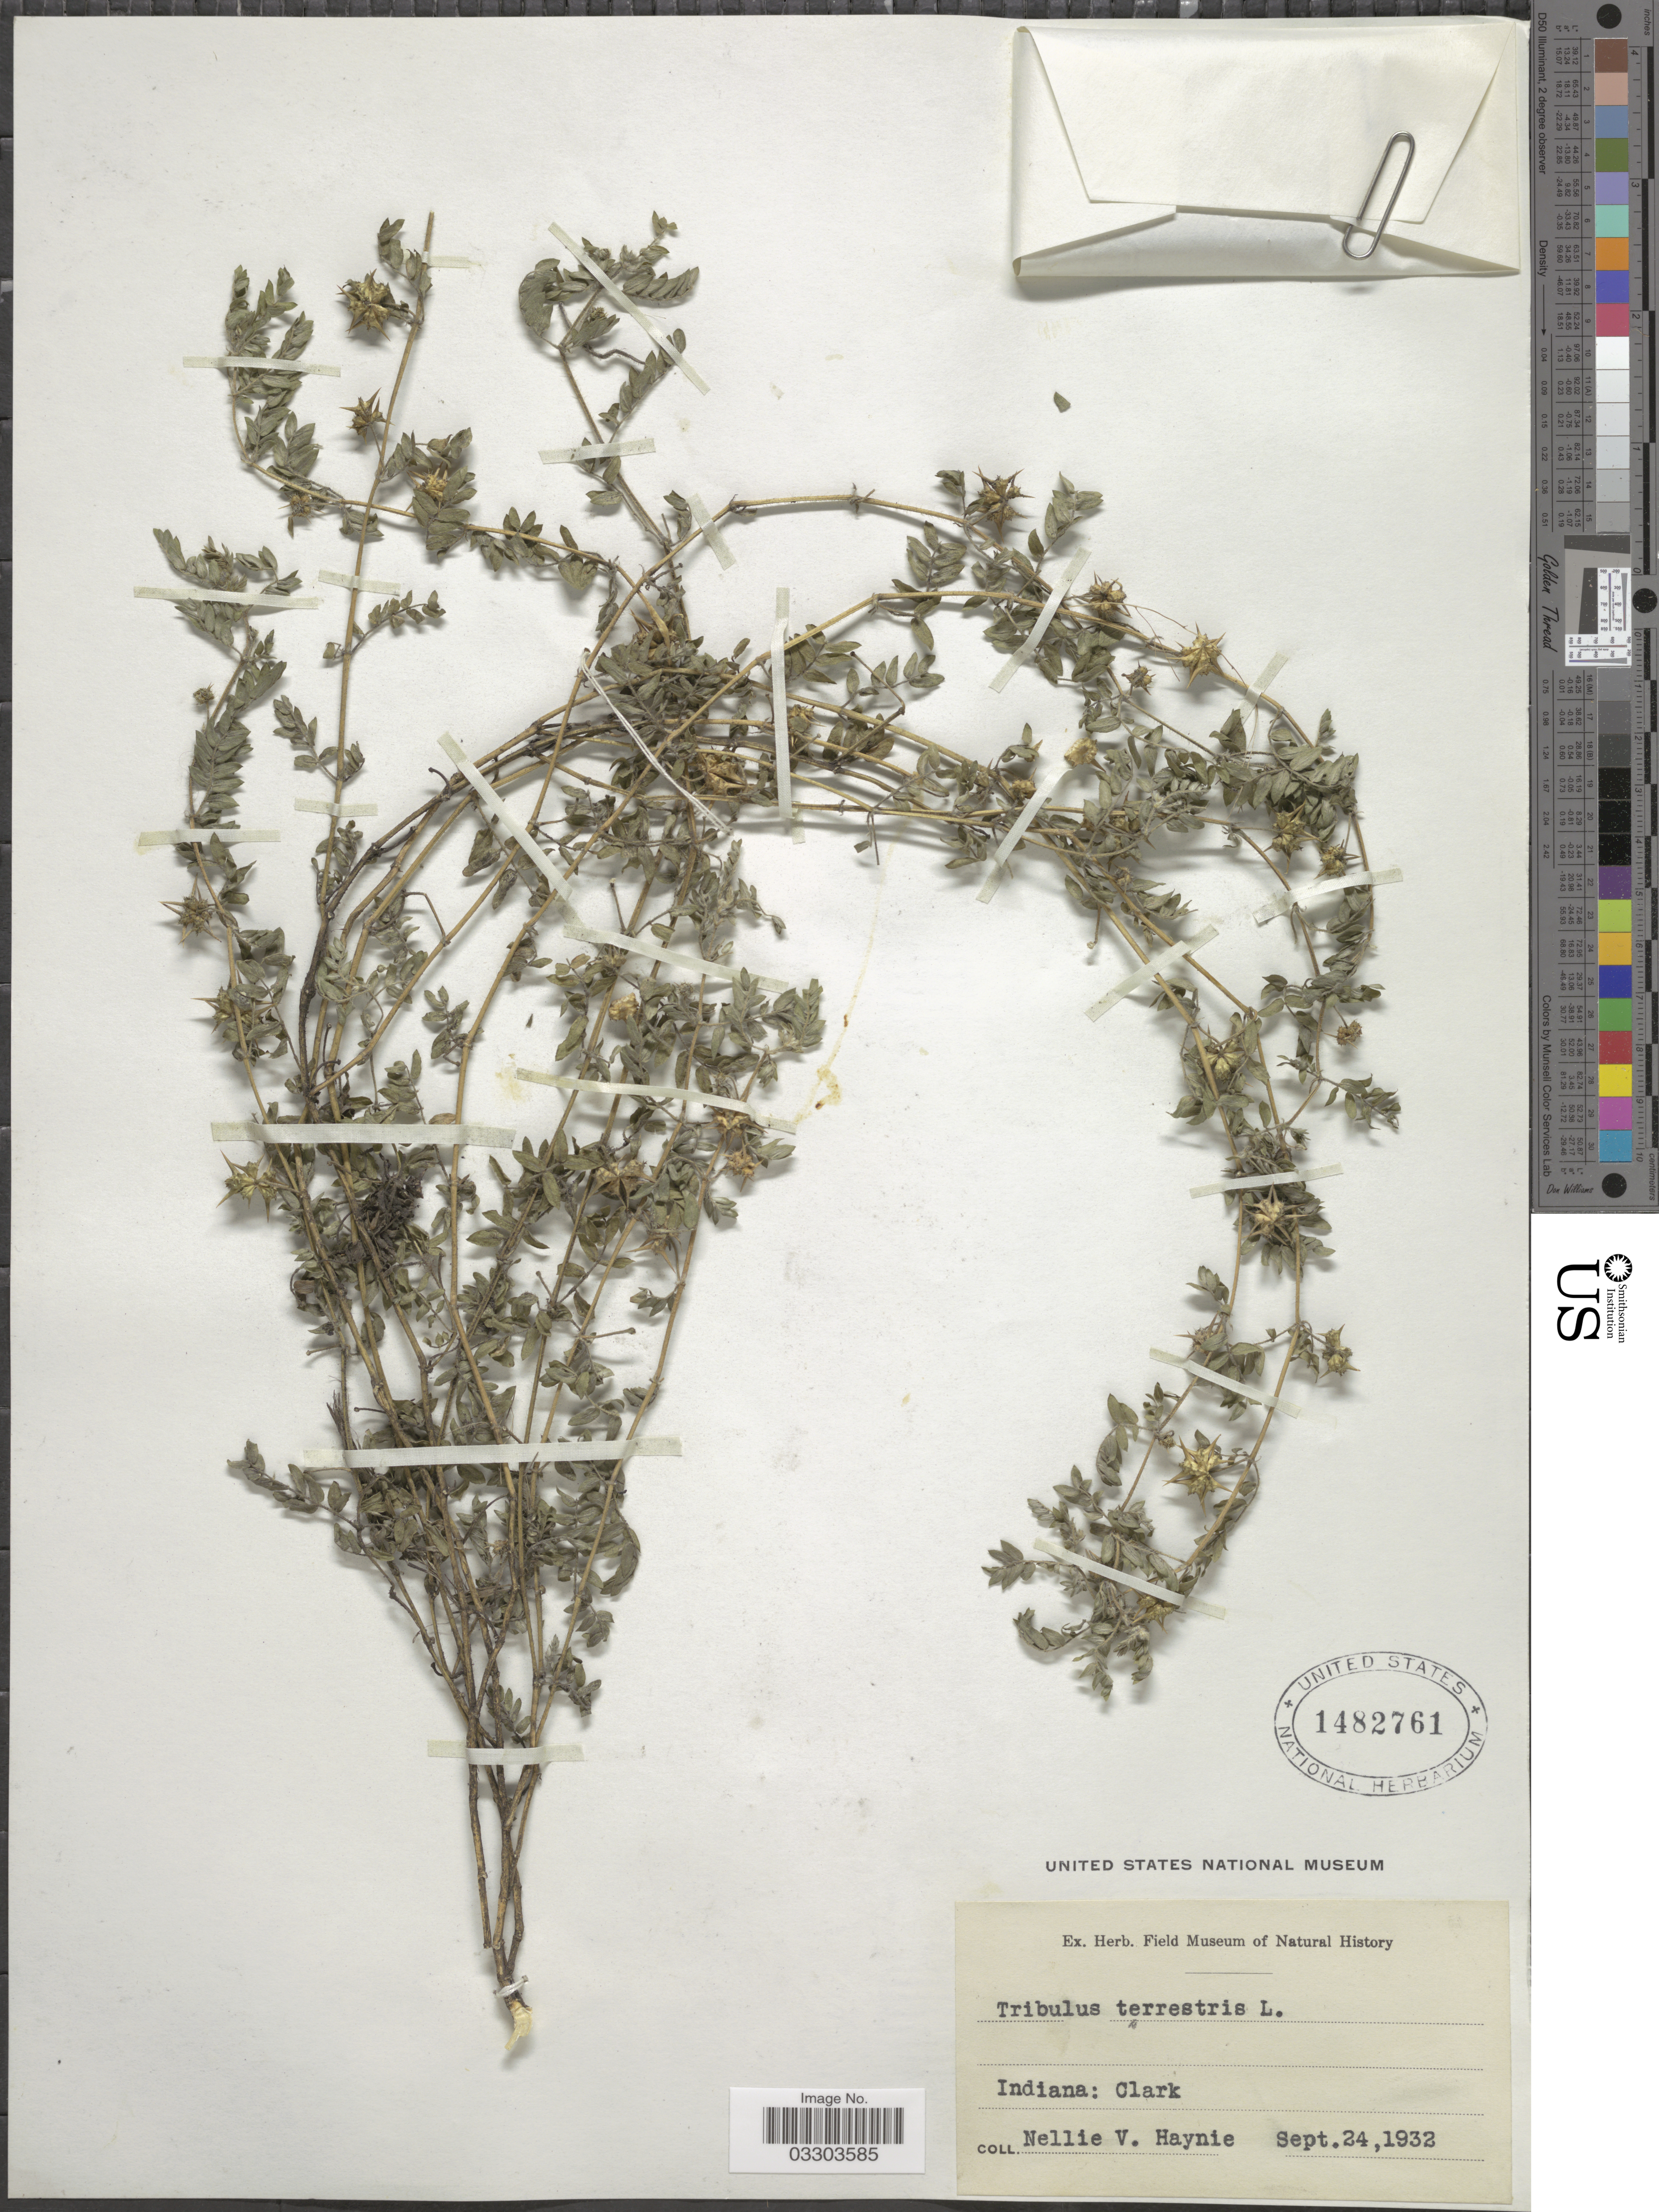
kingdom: Plantae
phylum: Tracheophyta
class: Magnoliopsida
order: Zygophyllales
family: Zygophyllaceae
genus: Tribulus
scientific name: Tribulus terrestris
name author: L.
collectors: N. Haynie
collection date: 1932-09-24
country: United States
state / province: Indiana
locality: Clark.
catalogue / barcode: US 1482761